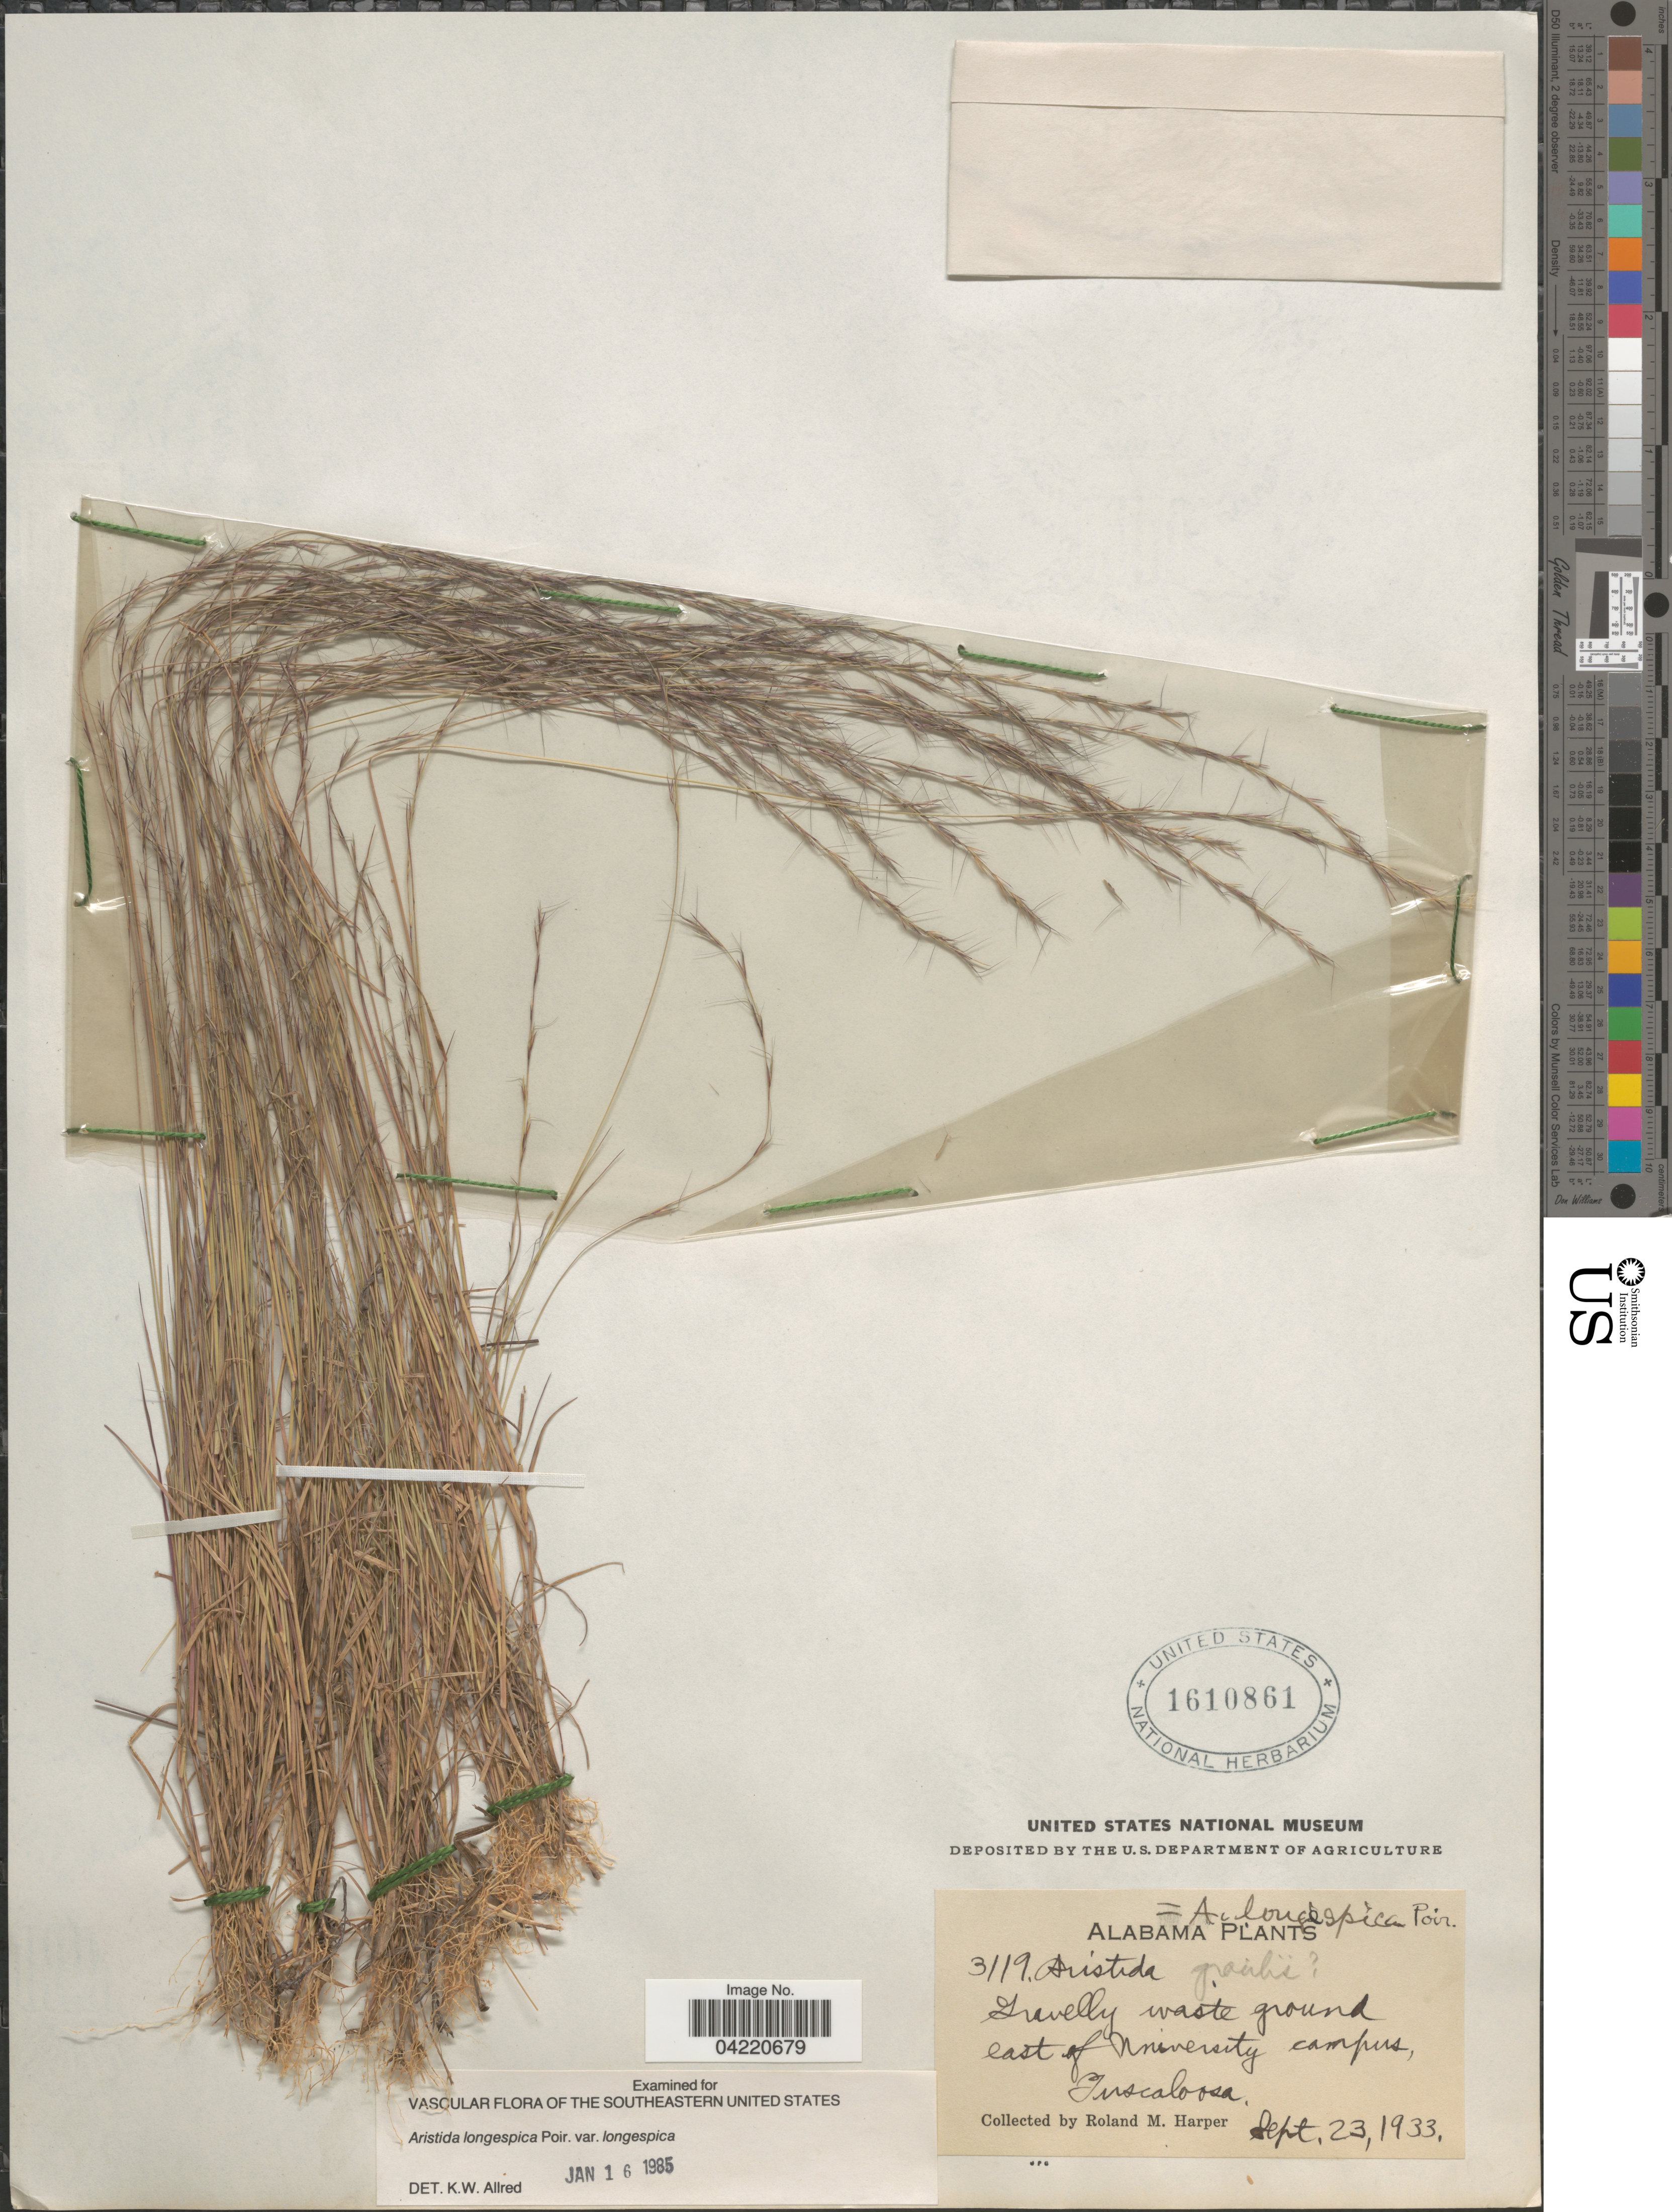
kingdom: Plantae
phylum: Tracheophyta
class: Liliopsida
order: Poales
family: Poaceae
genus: Aristida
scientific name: Aristida longespica var. longespica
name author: Poir.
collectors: R. M. Harper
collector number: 3119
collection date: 1933-09-23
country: United States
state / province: Alabama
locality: East of University campus, Tuscaloosa.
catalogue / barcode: US 1610861